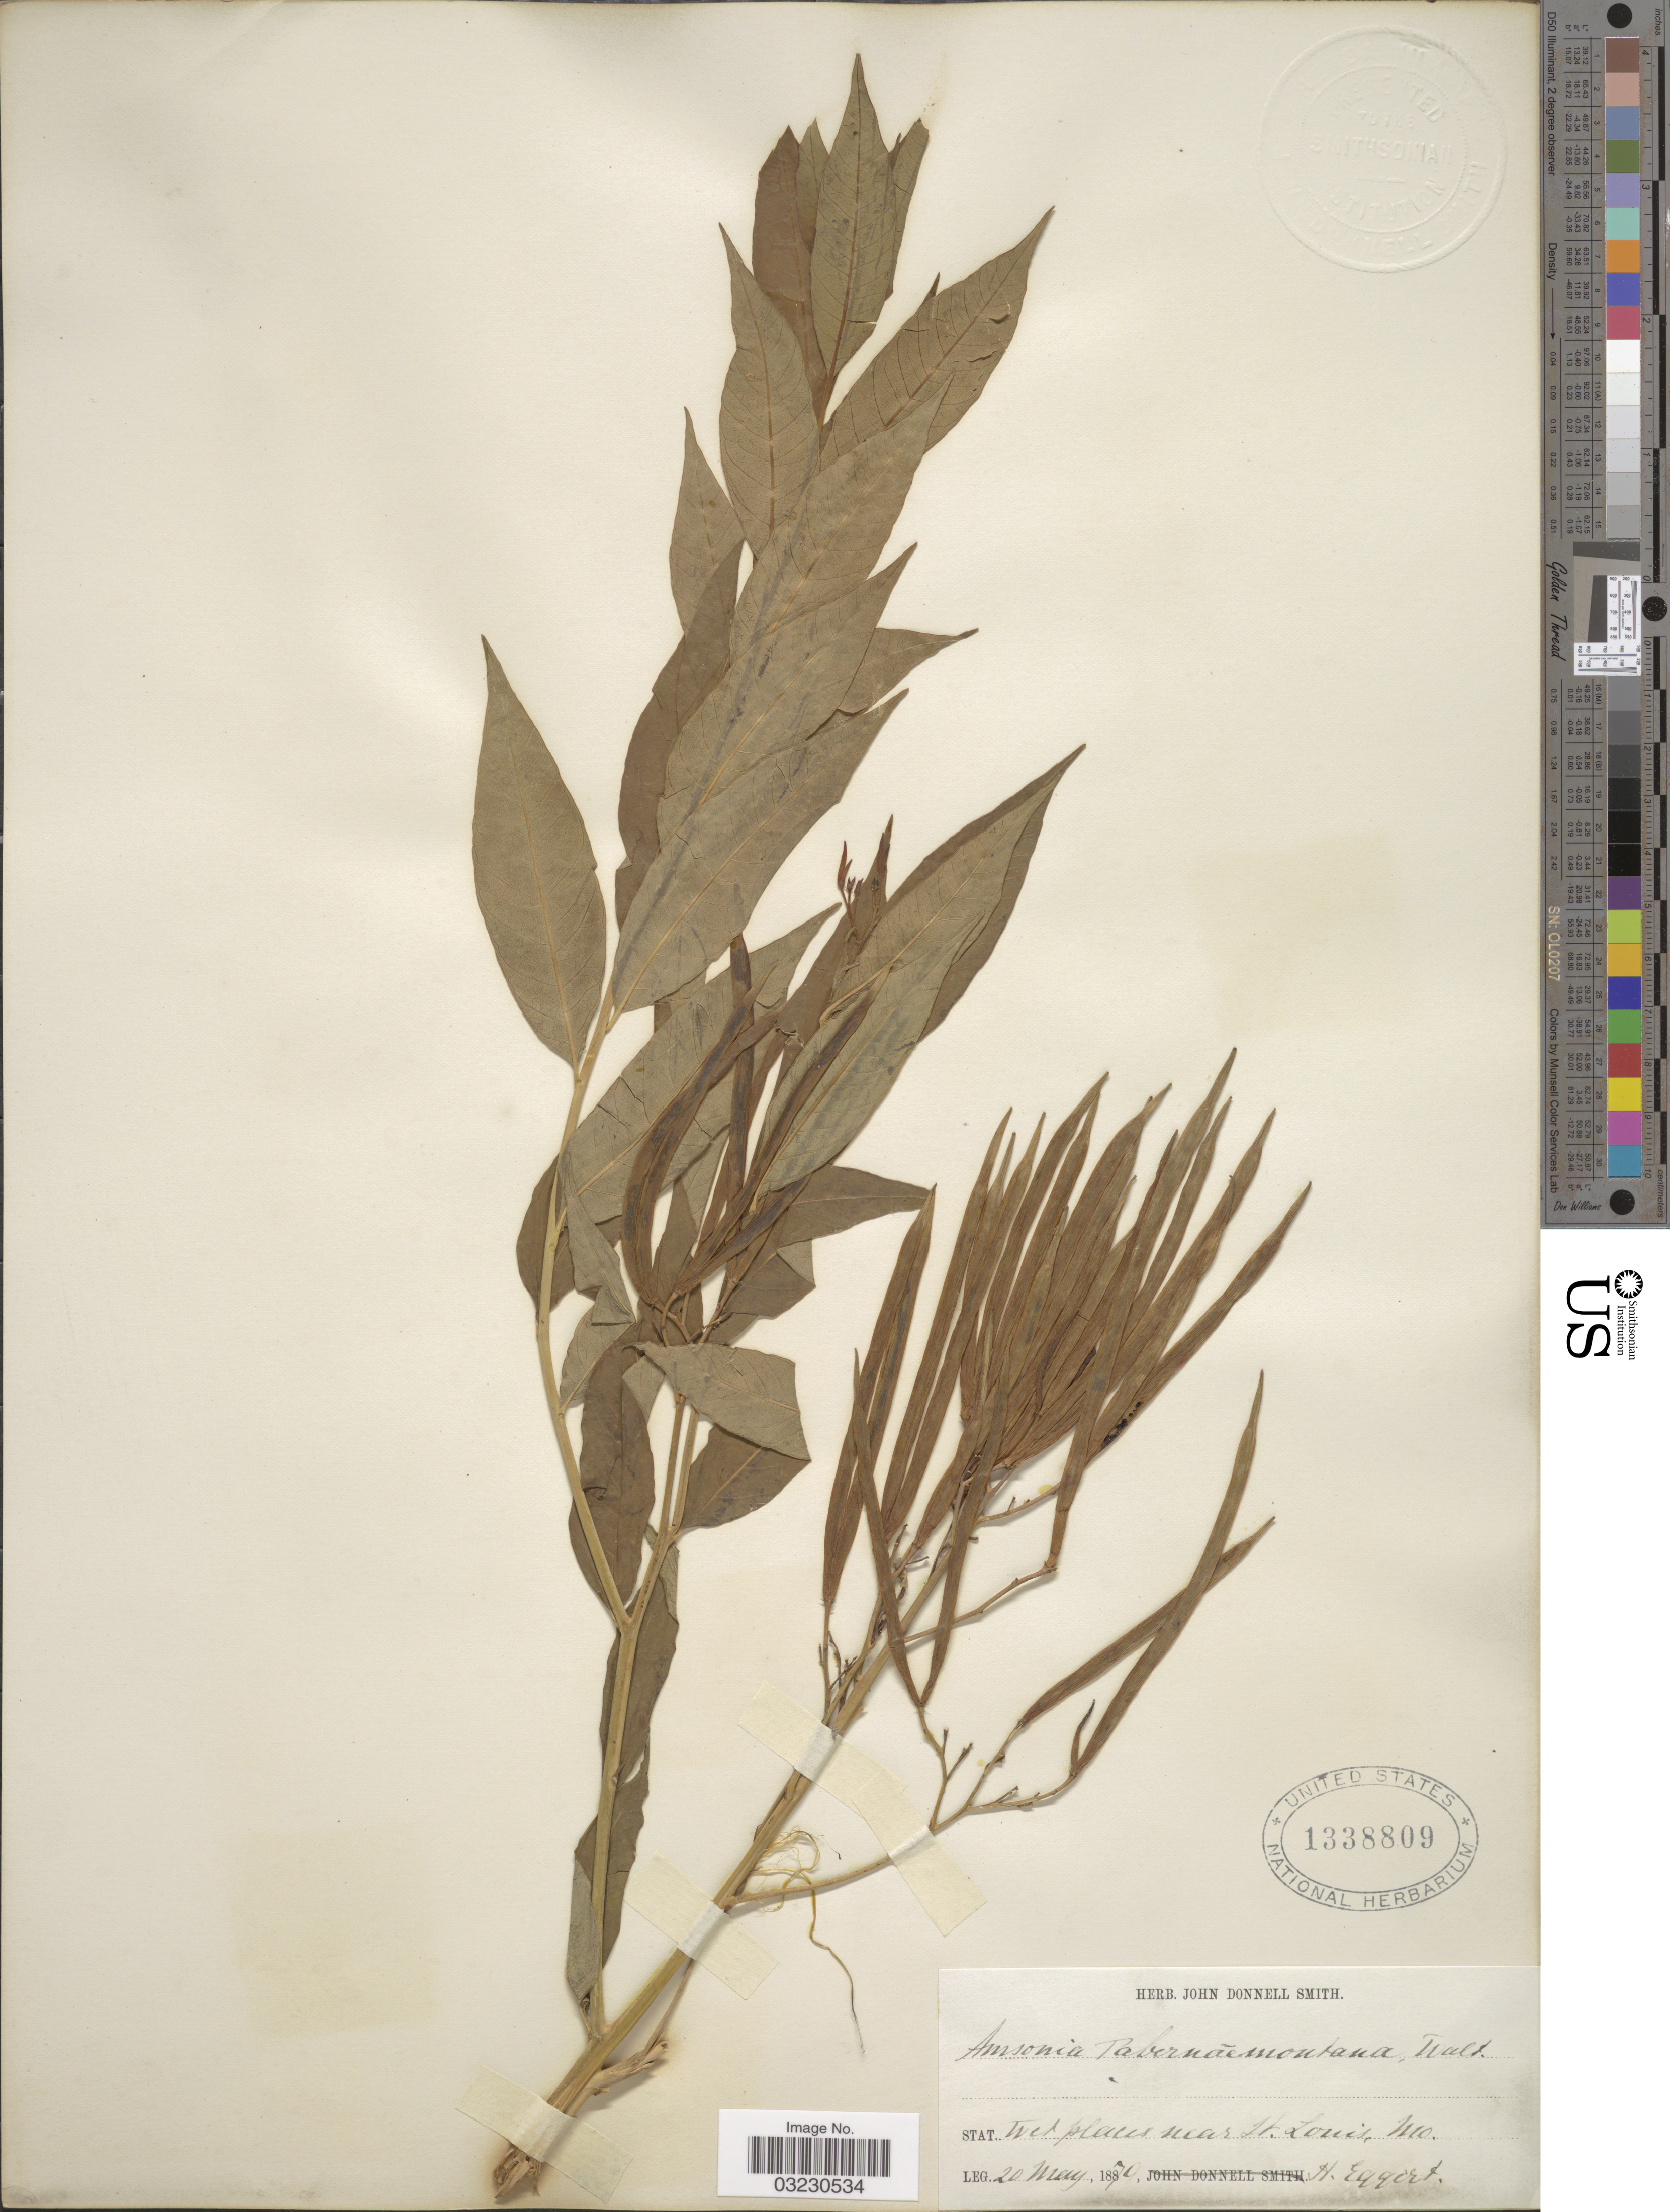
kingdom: Plantae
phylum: Tracheophyta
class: Magnoliopsida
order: Gentianales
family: Apocynaceae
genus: Amsonia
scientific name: Amsonia tabernaemontana var. gattingeri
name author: Woodson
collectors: H. Eggert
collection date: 1879-05-20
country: United States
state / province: Missouri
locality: Stat. Wet places near St. Louis.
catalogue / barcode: US 1338809